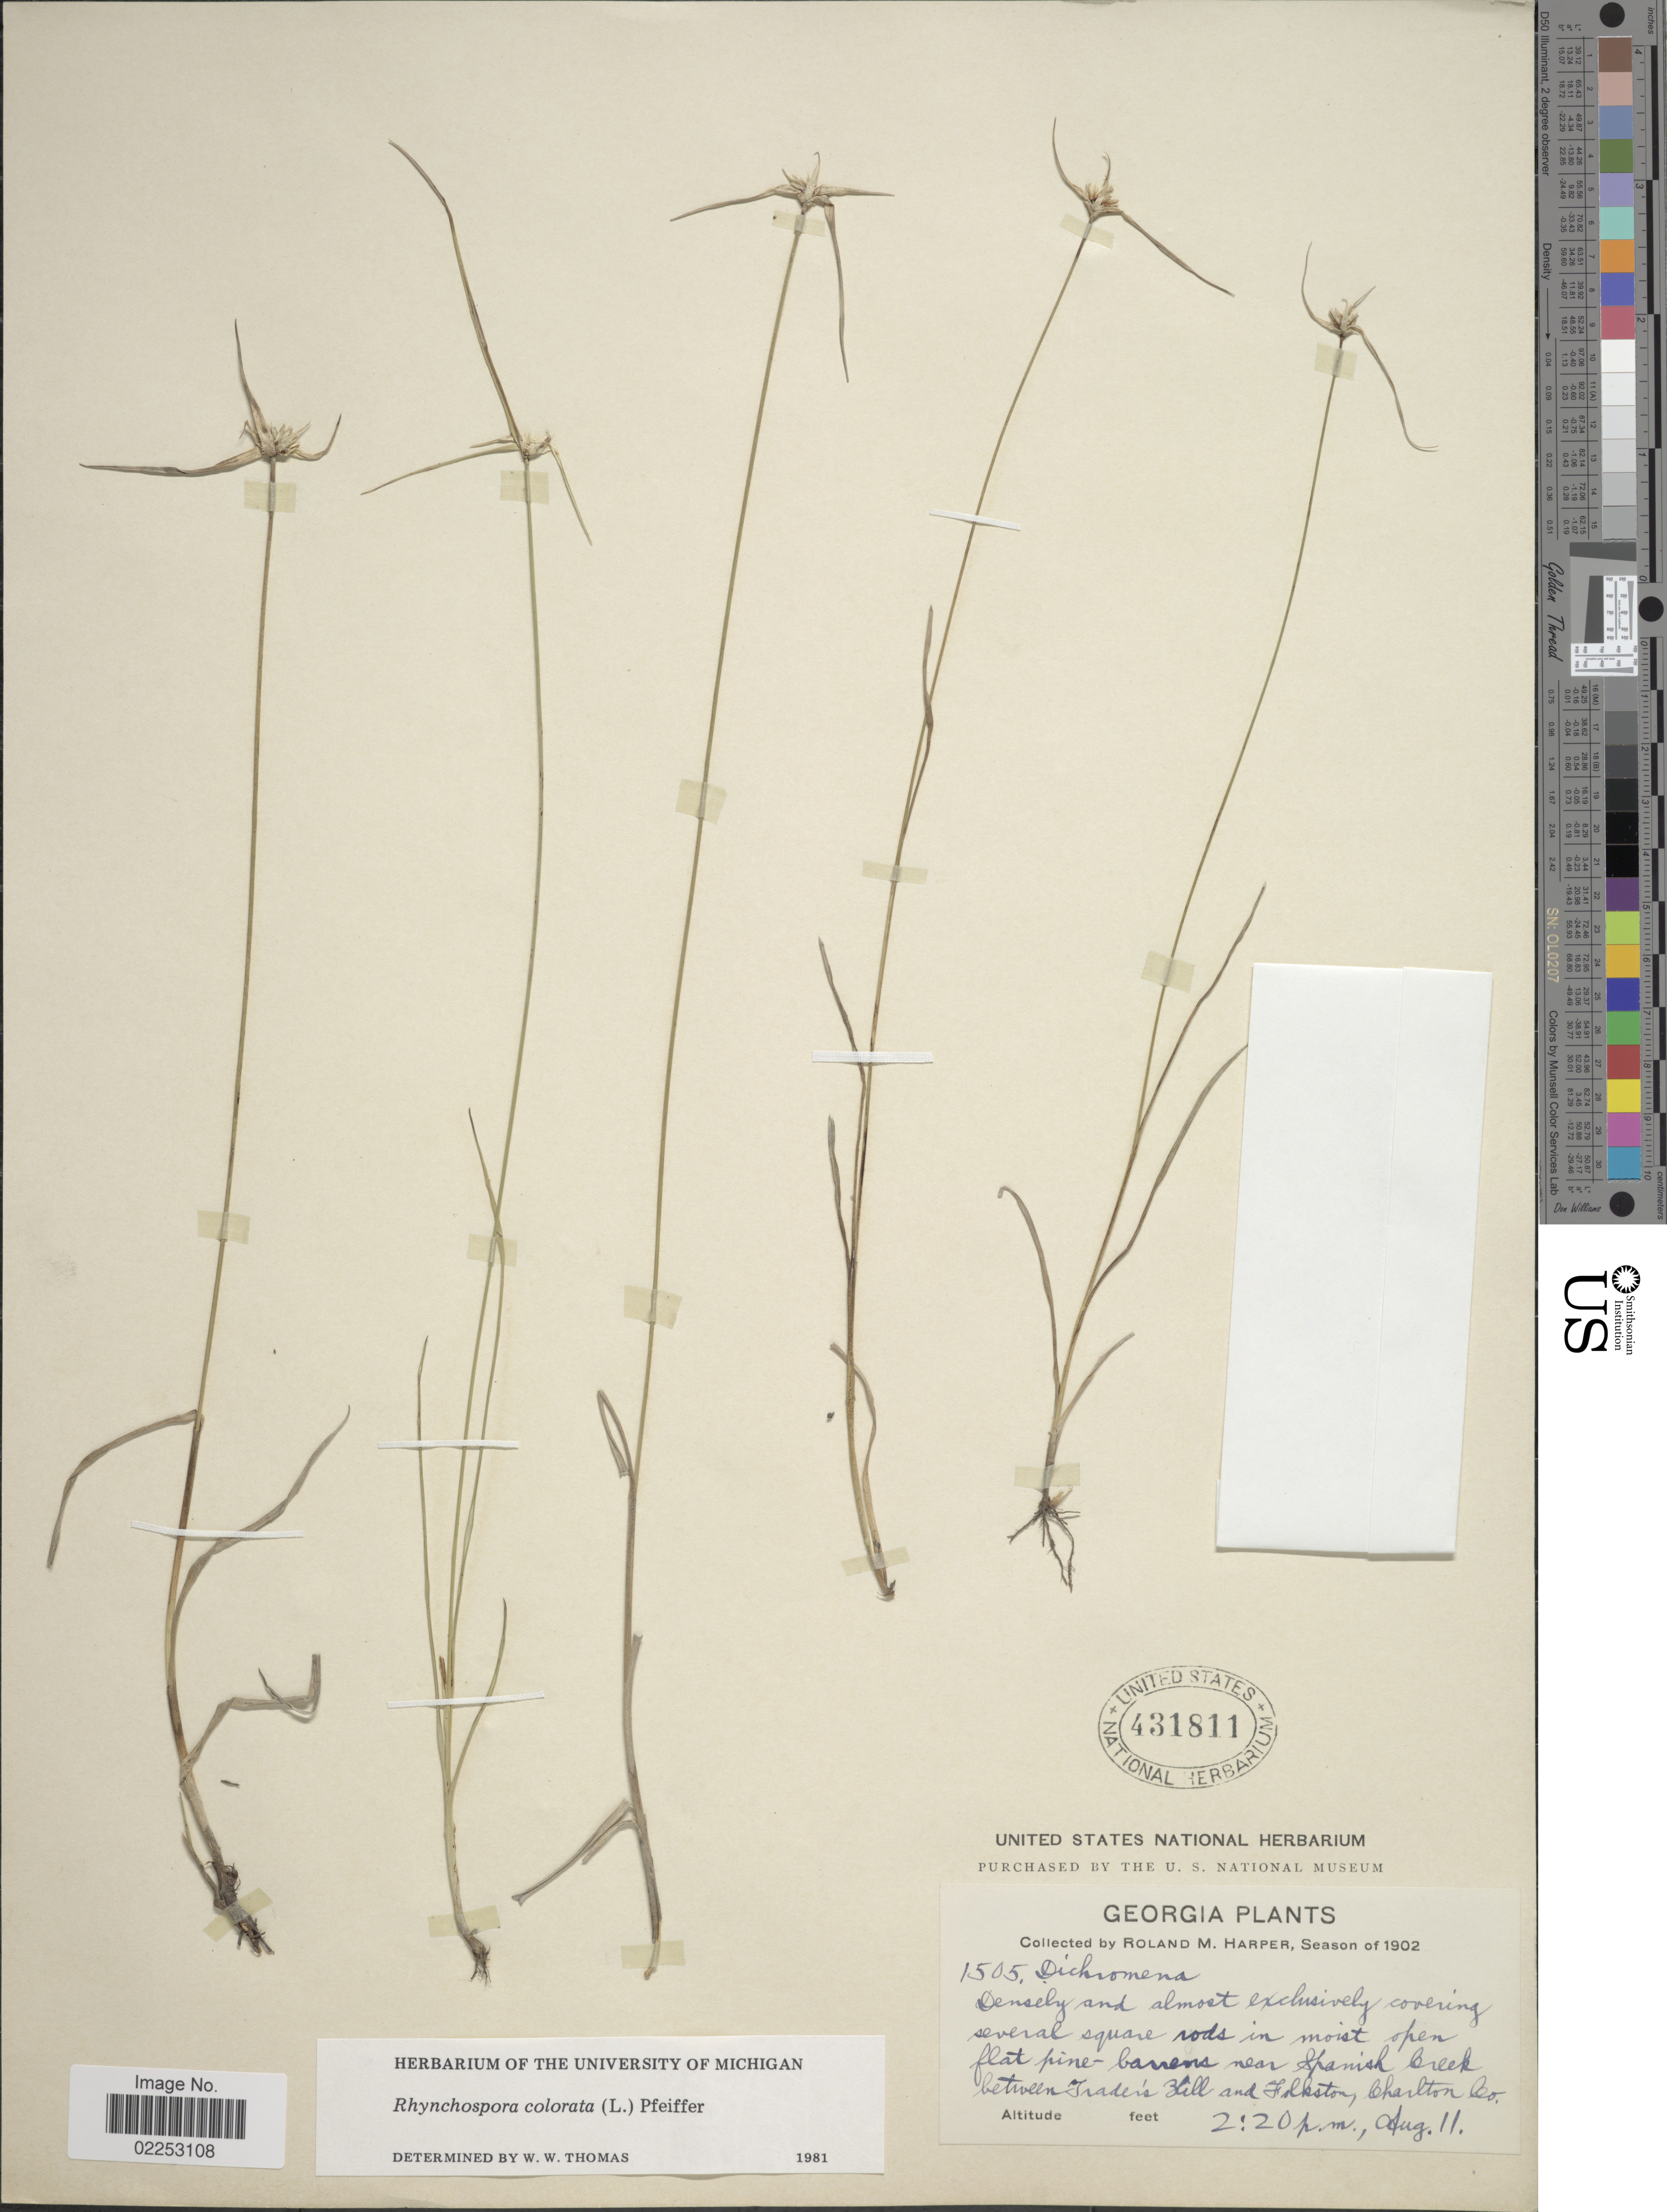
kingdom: Plantae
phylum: Tracheophyta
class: Liliopsida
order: Poales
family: Cyperaceae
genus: Rhynchospora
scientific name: Rhynchospora colorata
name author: (L.) H. Pfeiff.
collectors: R. M. Harper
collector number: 1505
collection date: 1902-08-11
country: United States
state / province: Georgia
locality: Near Spanish Creek between Trader's Hill and Folkston, Charlton Co.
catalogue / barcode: US 431811